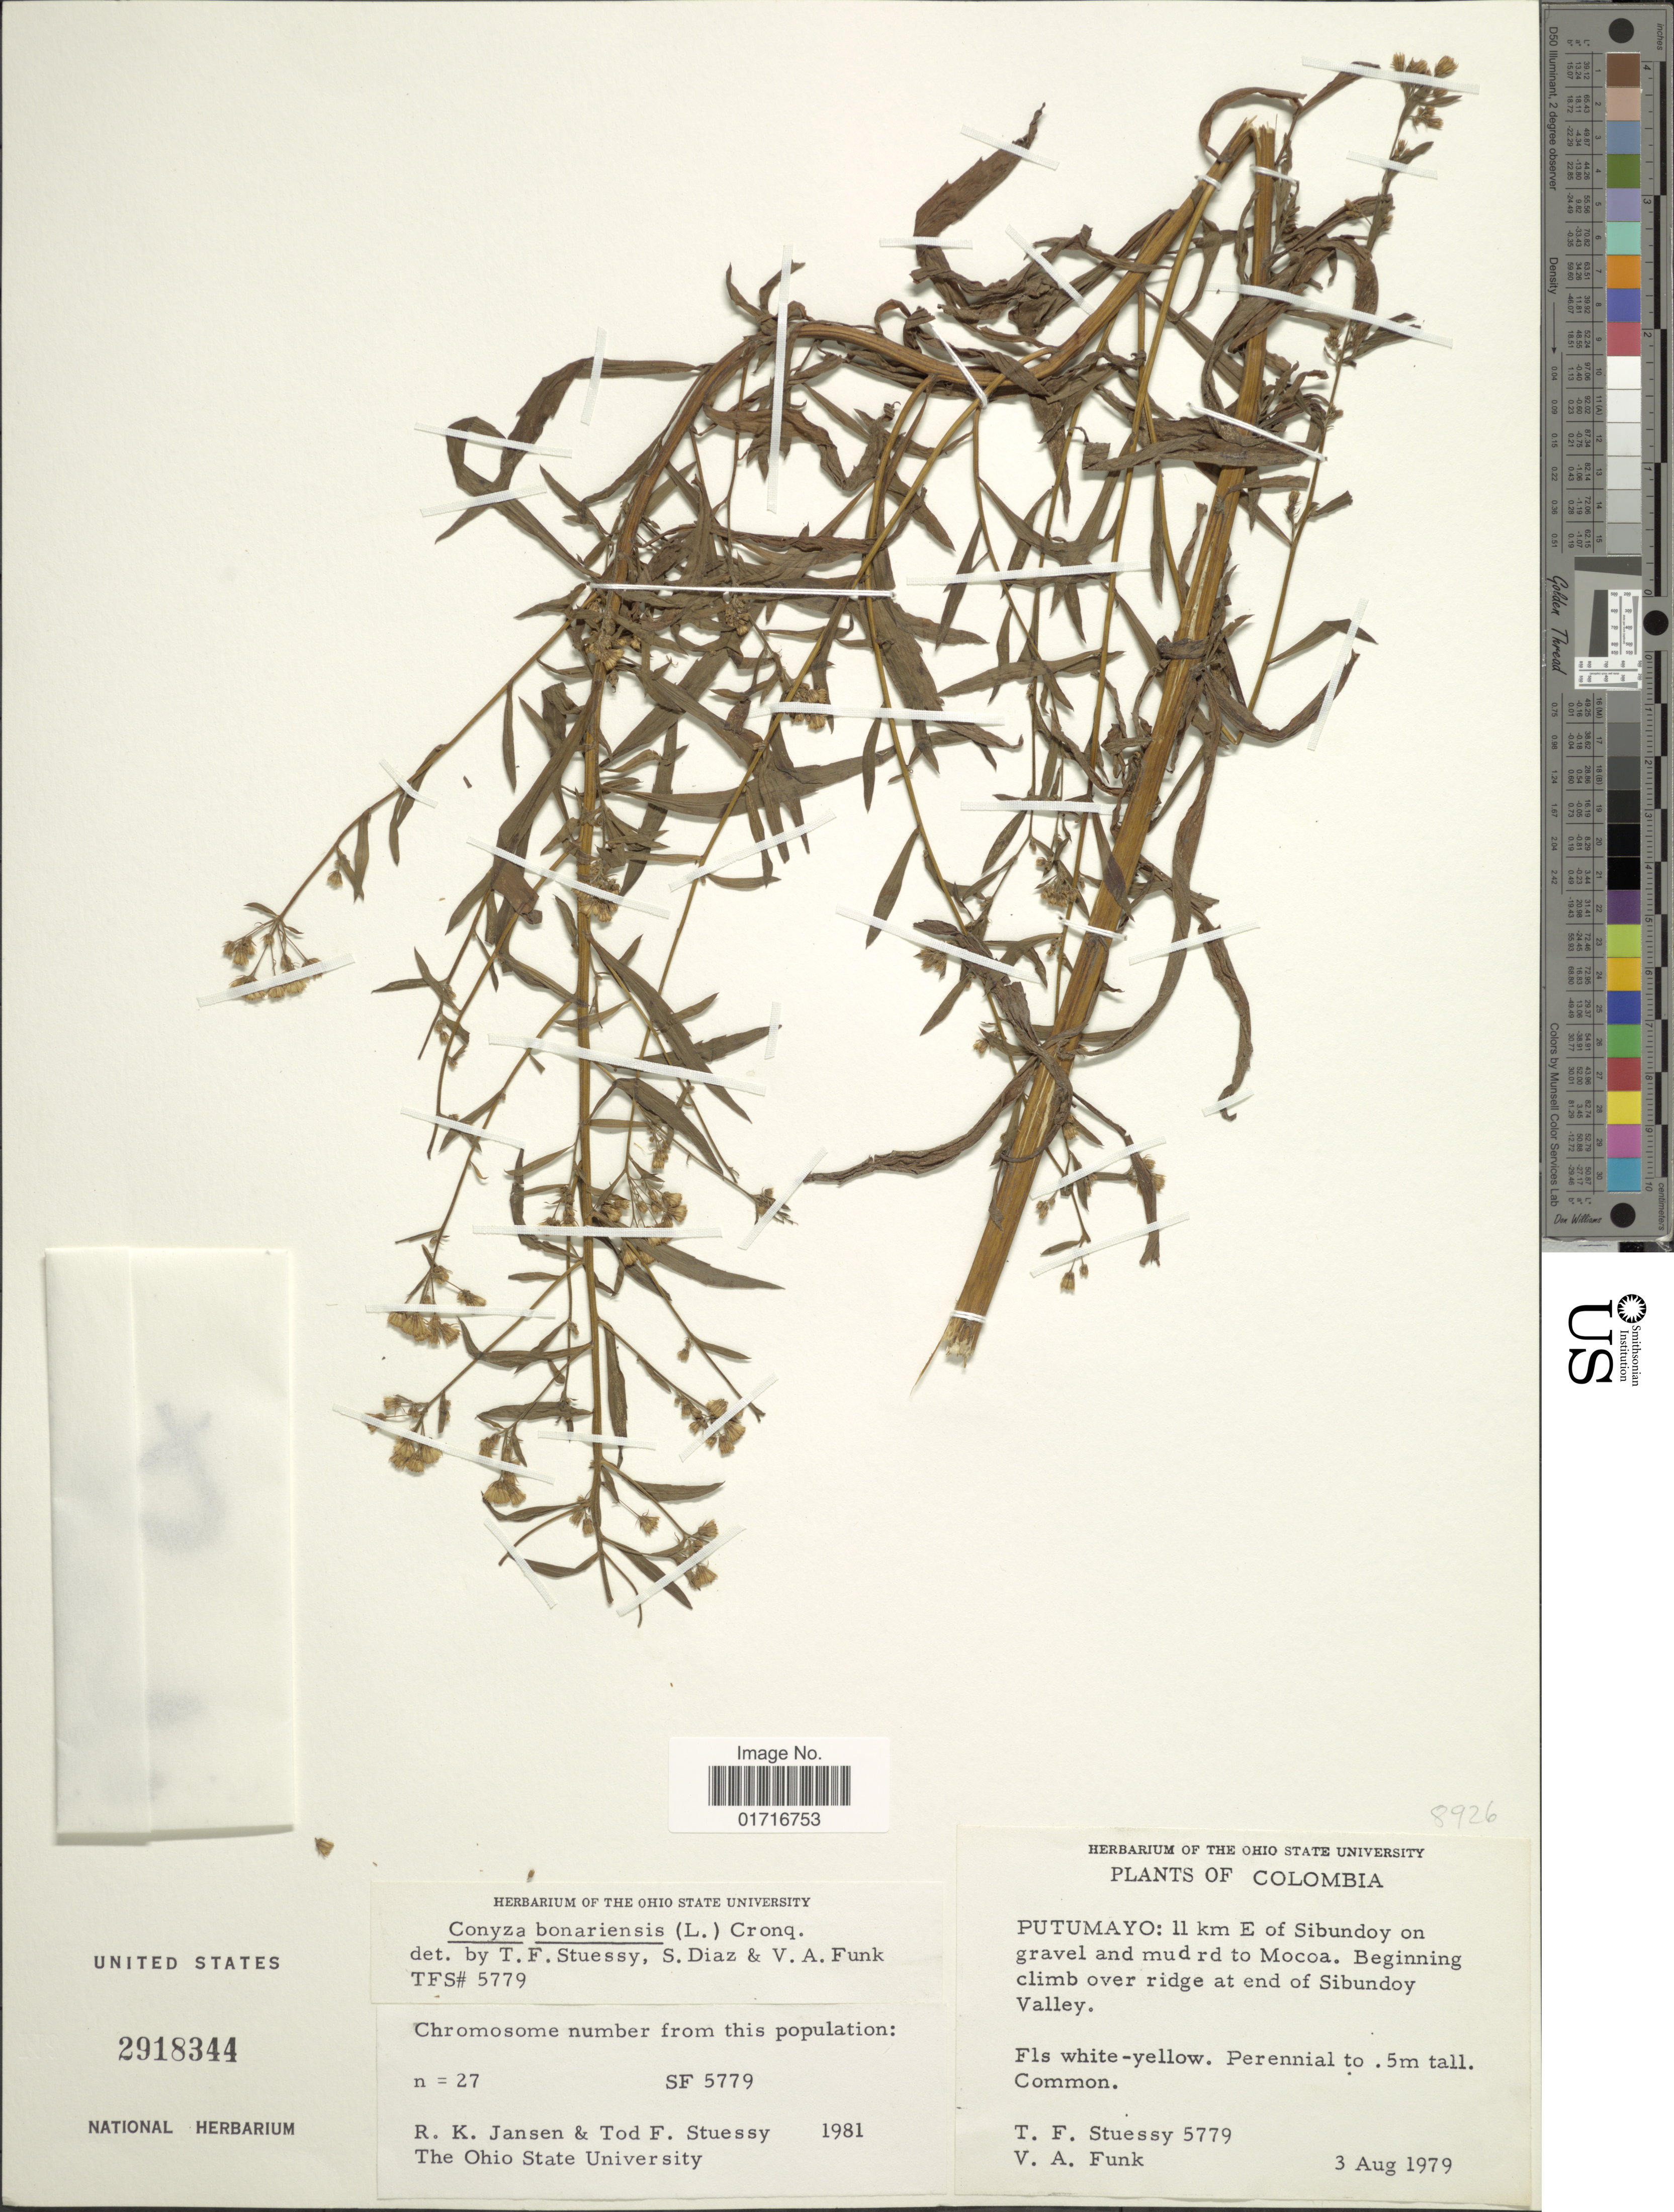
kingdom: Plantae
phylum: Tracheophyta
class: Magnoliopsida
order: Asterales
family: Asteraceae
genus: Conyza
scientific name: Conyza bonariensis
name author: (L.) Cronq.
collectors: T. Stuessy & V. Funk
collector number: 5779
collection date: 1979-08-03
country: Colombia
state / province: Putumayo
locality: Putumayo: 11 km E of Sibundoy on gravel and mud rd to Mocoa. Beginning climb over ridge at end Sibundoy Valley.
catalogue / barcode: US 2918344